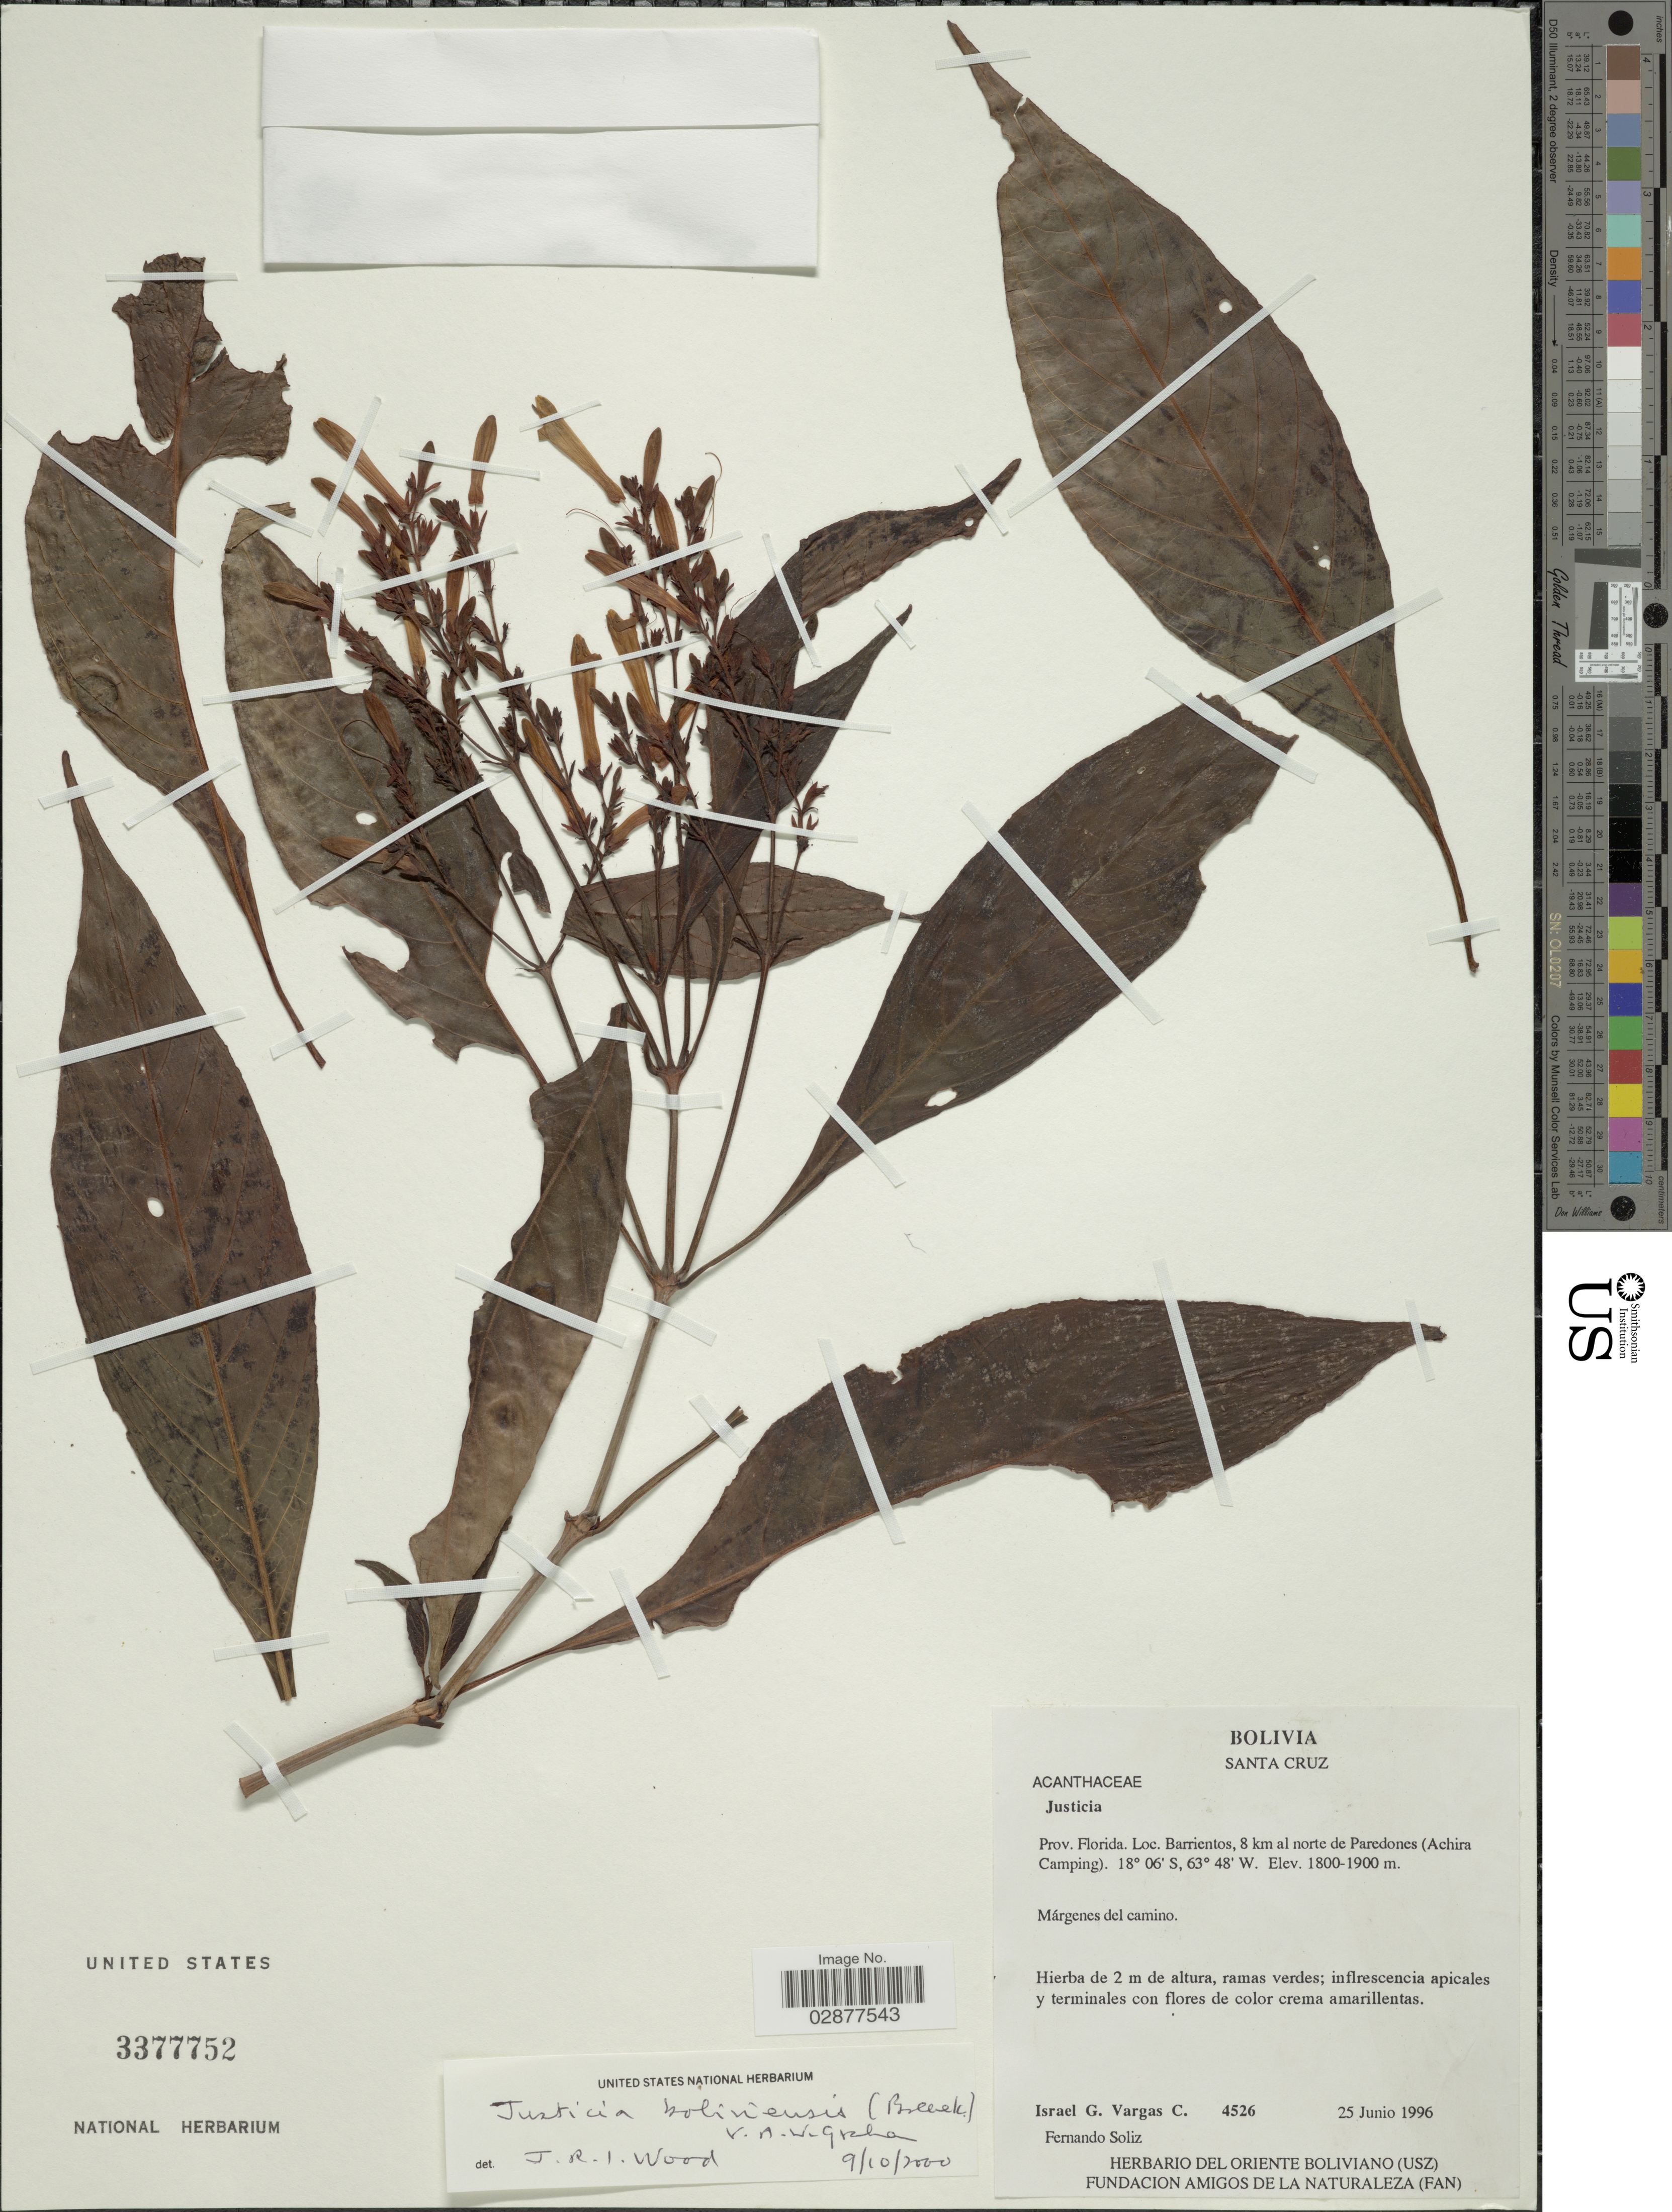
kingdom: Plantae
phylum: Tracheophyta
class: Magnoliopsida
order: Lamiales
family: Acanthaceae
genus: Justicia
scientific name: Justicia boliviensis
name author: (Bremek.) V.A.W. Graham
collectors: I. Vargas C. & F. Soliz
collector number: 4526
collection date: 1996-06-25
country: Bolivia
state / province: Santa Cruz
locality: Prov. Florida, Barrientos, 8 km al norte de Paredones (Achira Camping).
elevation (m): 1800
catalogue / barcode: US 3377752